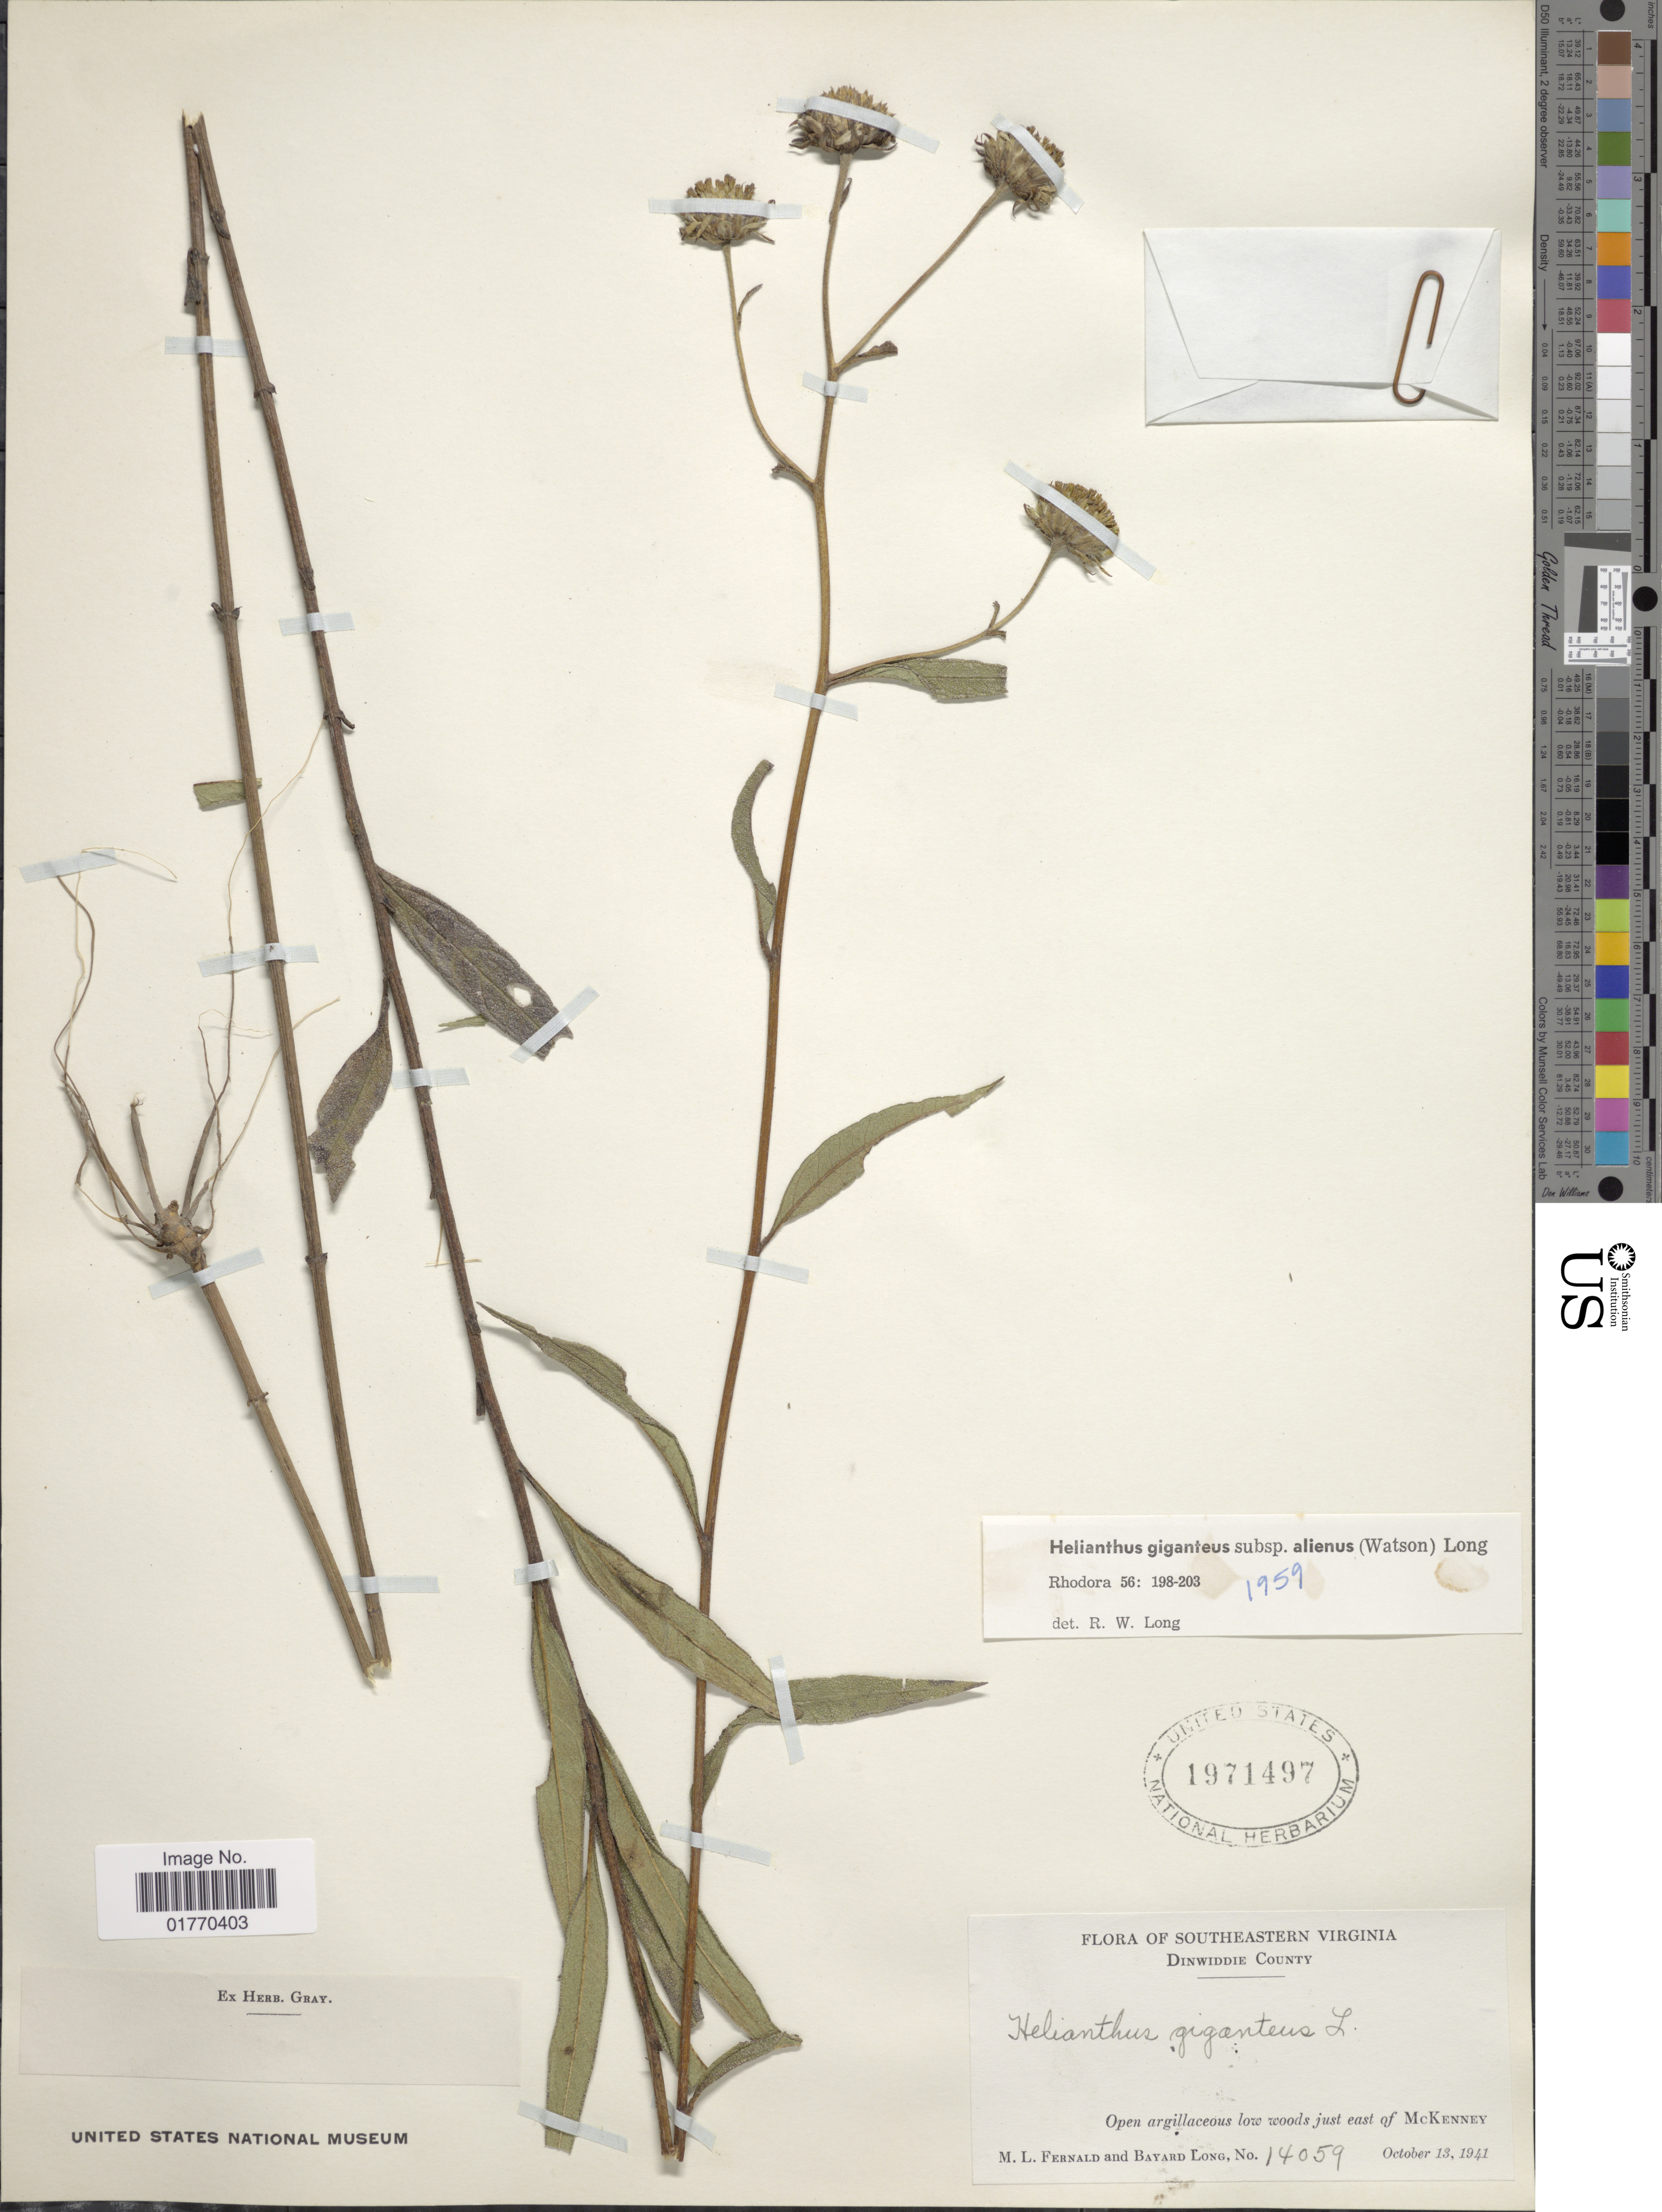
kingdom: Plantae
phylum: Tracheophyta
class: Magnoliopsida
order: Asterales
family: Asteraceae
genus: Helianthus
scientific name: Helianthus giganteus subsp. alienus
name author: (E. Watson) R.W. Long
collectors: M. L. Fernald & B. Long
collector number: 14059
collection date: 1941-10-13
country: United States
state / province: Virginia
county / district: Dinwiddie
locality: Dinwiddie County, Open rgillaceous low woods just east of McKenney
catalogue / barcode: US 1971497